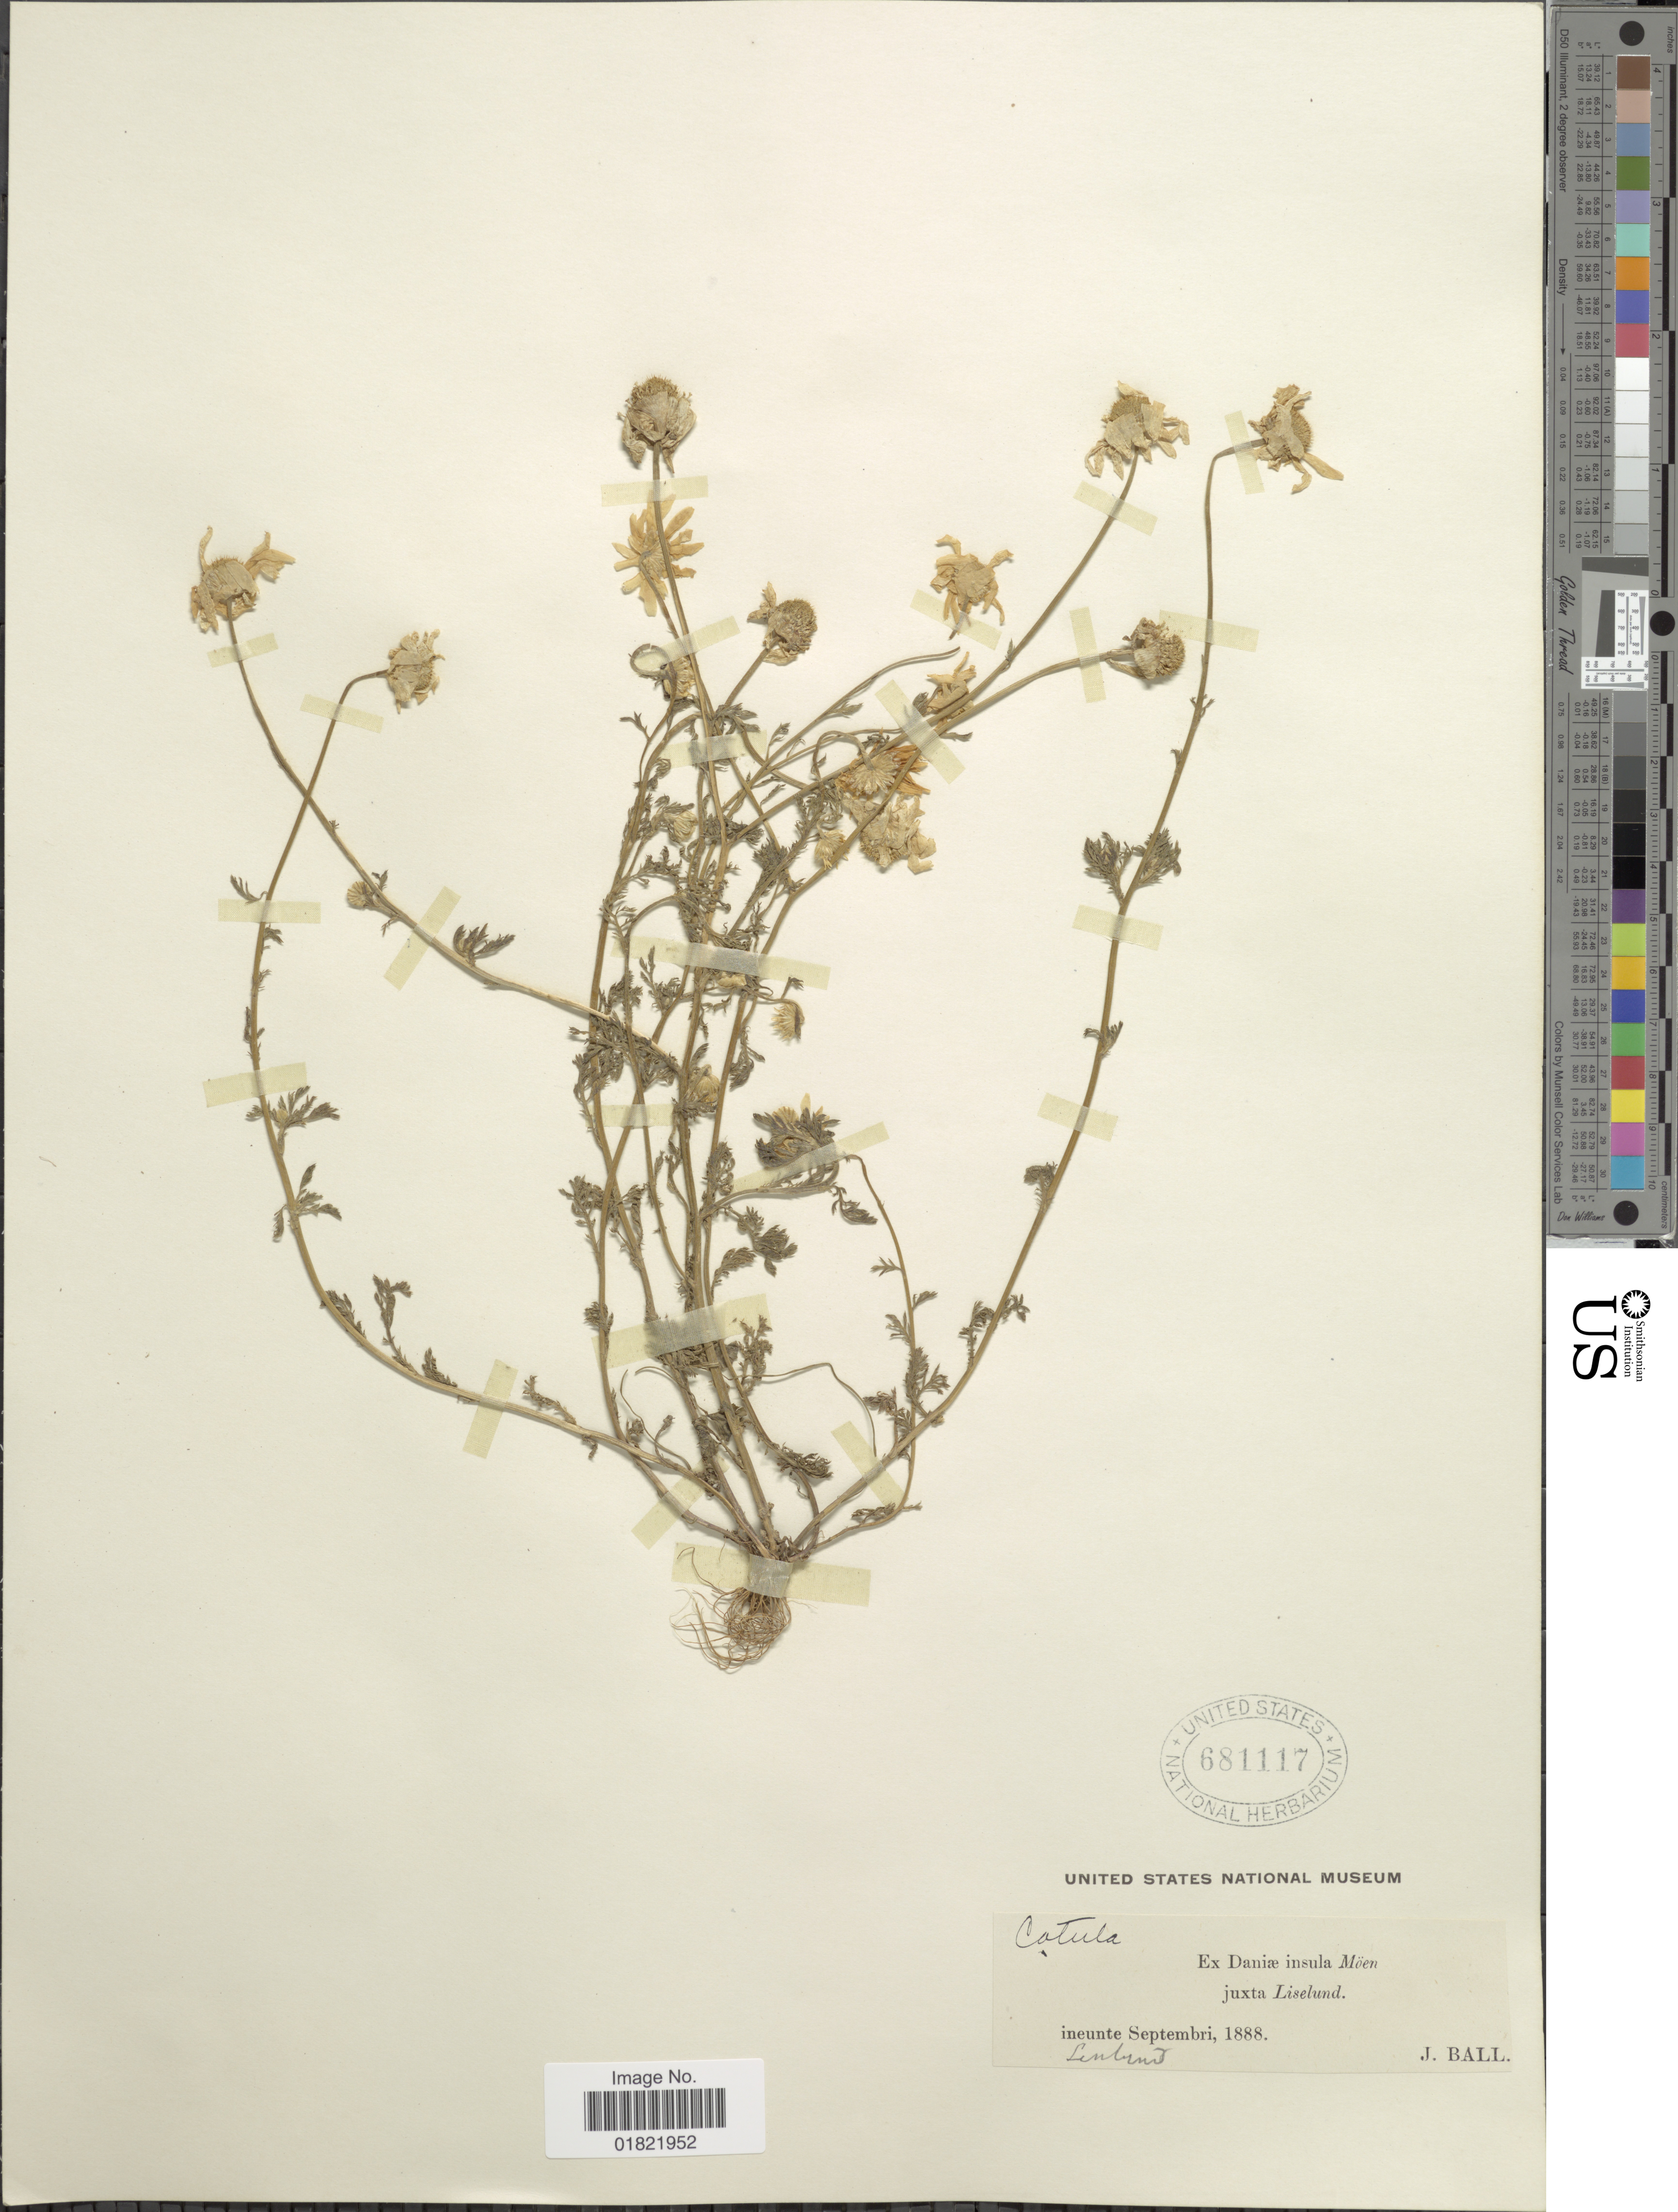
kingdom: Plantae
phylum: Tracheophyta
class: Magnoliopsida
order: Asterales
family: Asteraceae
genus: Anthemis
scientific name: Anthemis sp.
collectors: J. Ball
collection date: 1888-09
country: Denmark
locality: Daniae insula Moen juxta Liselund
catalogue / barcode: US 681117